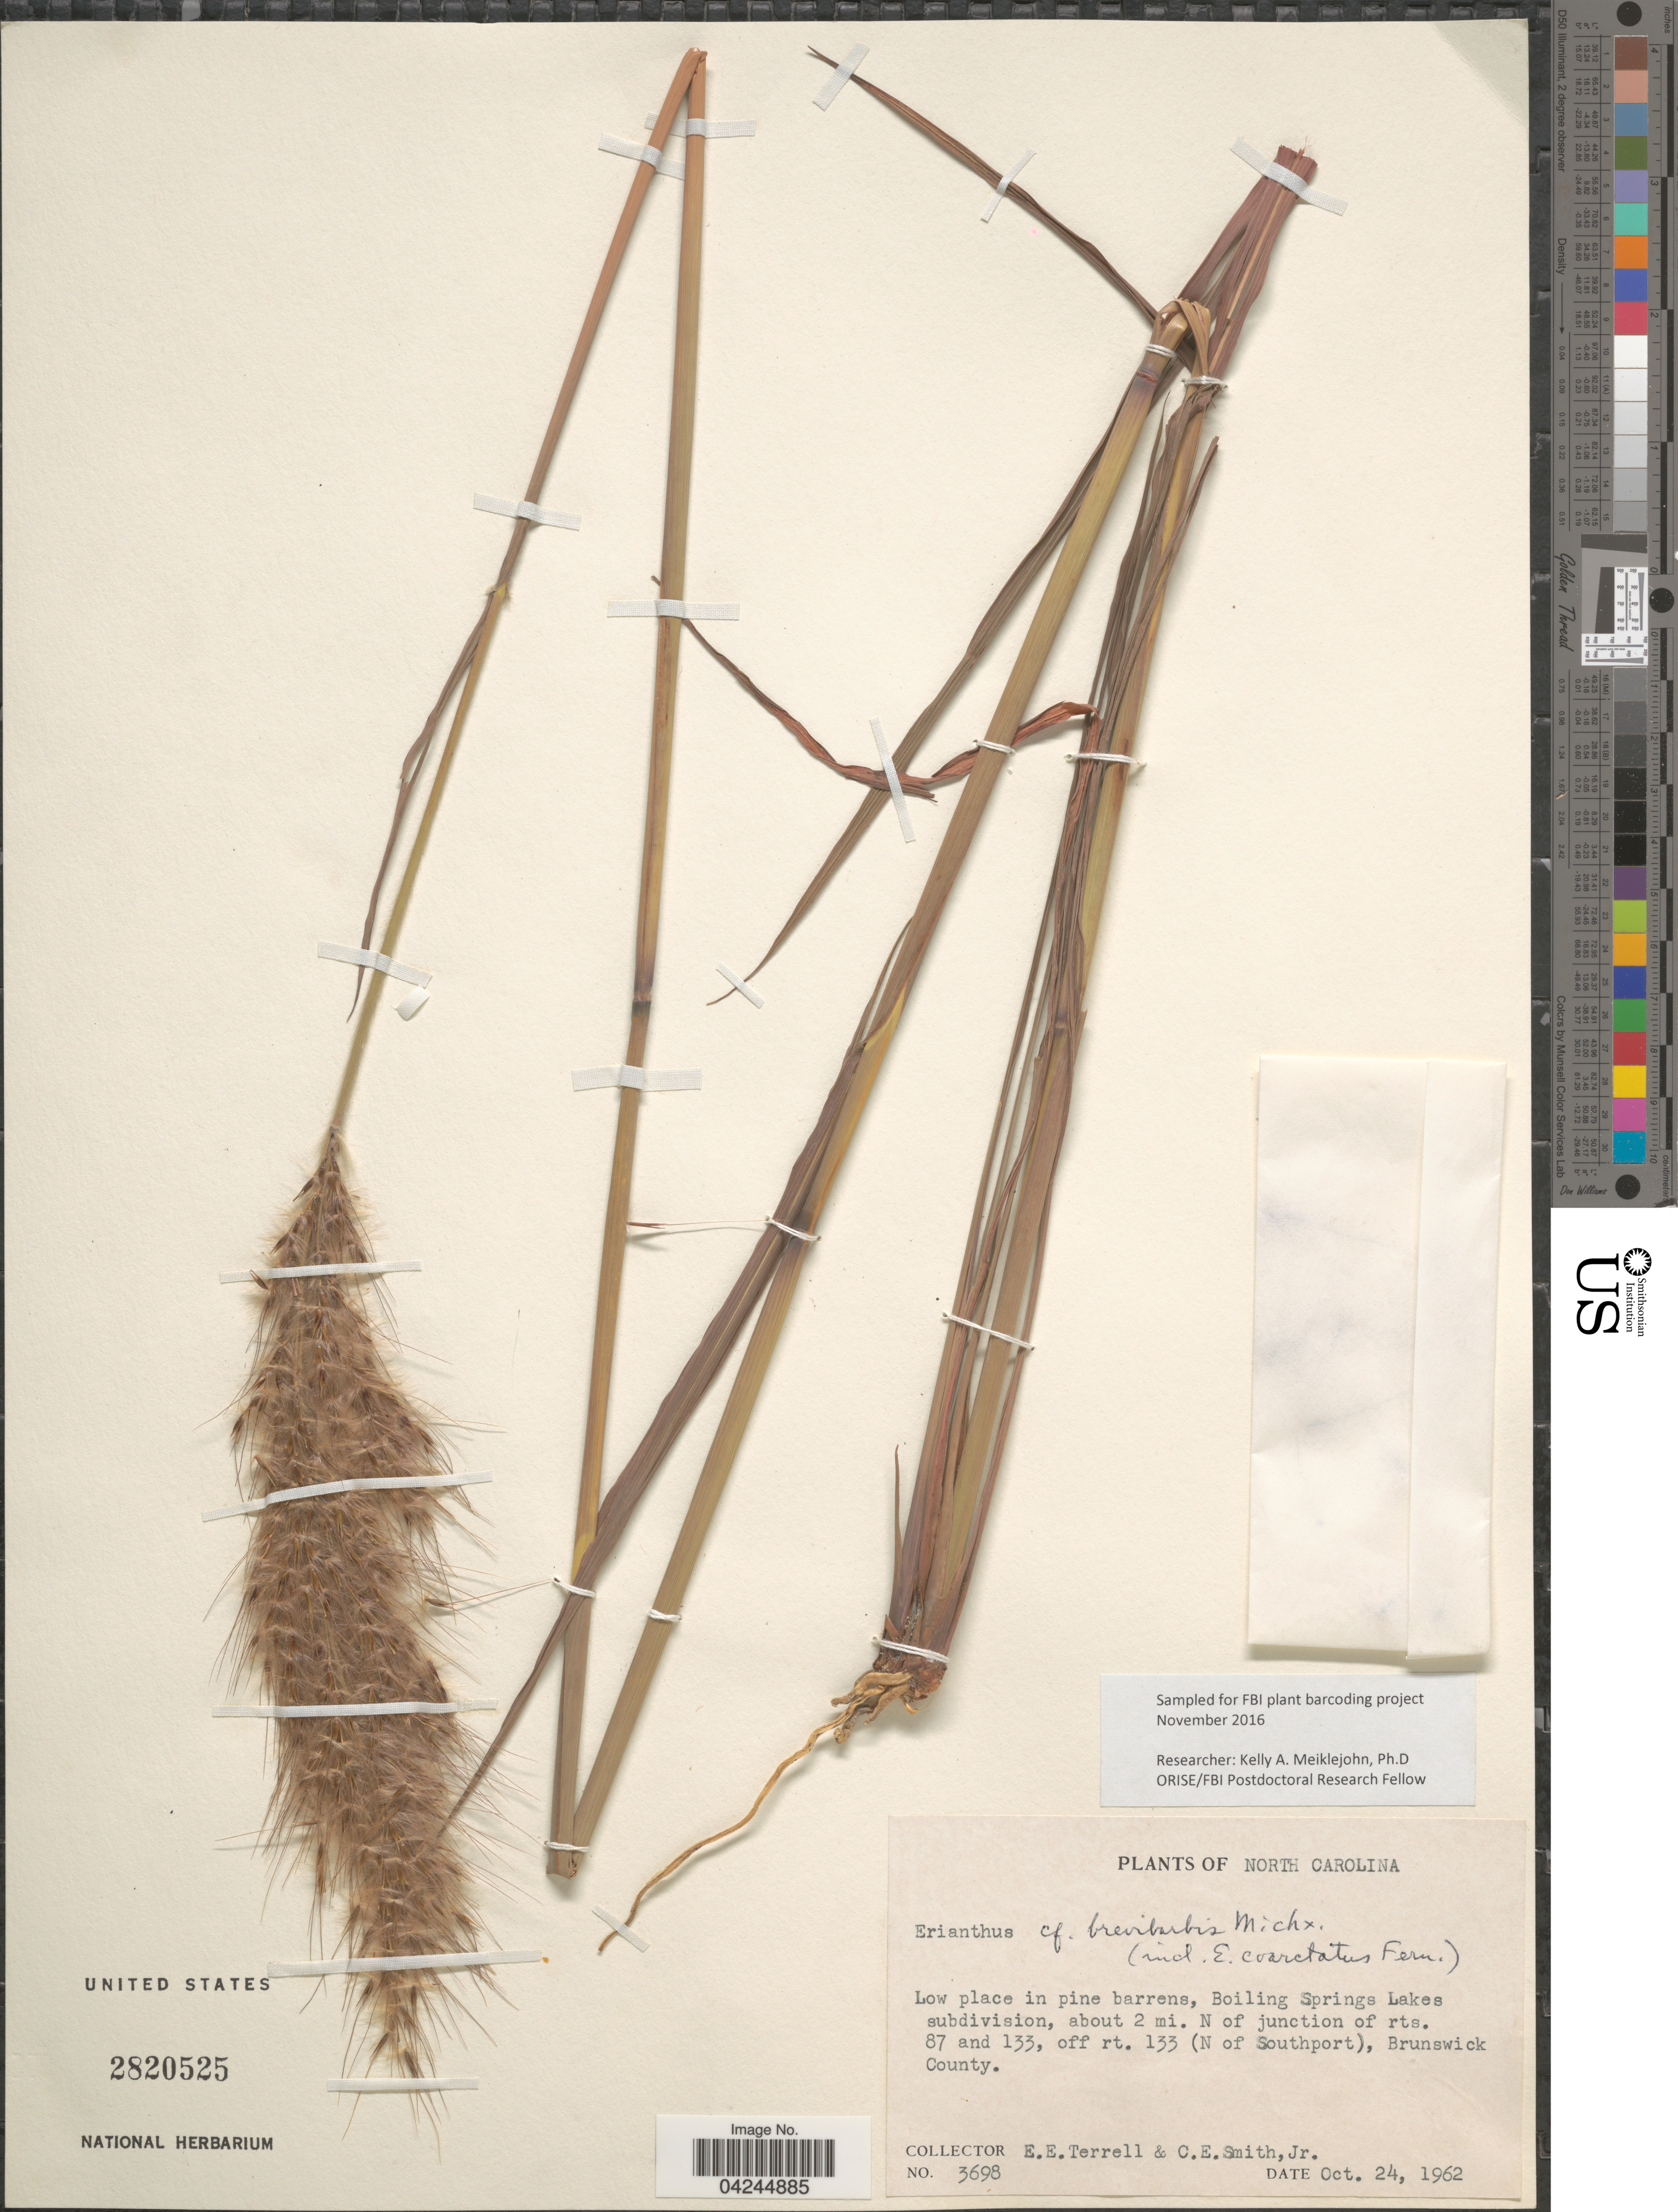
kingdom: Plantae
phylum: Tracheophyta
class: Liliopsida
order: Poales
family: Poaceae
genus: Erianthus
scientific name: Erianthus brevibarbis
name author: Michx.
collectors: E. E. Terrell & C. E. Smith Jr.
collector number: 3698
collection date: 1962-10-24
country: United States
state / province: North Carolina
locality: Low place in pine barrens, Boiling Springs Lakes subdivision, about 2 mi. N of junction of rts. 87 and 133, off rt. 133 (N of Southport), Brunswick County.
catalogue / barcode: US 2820525